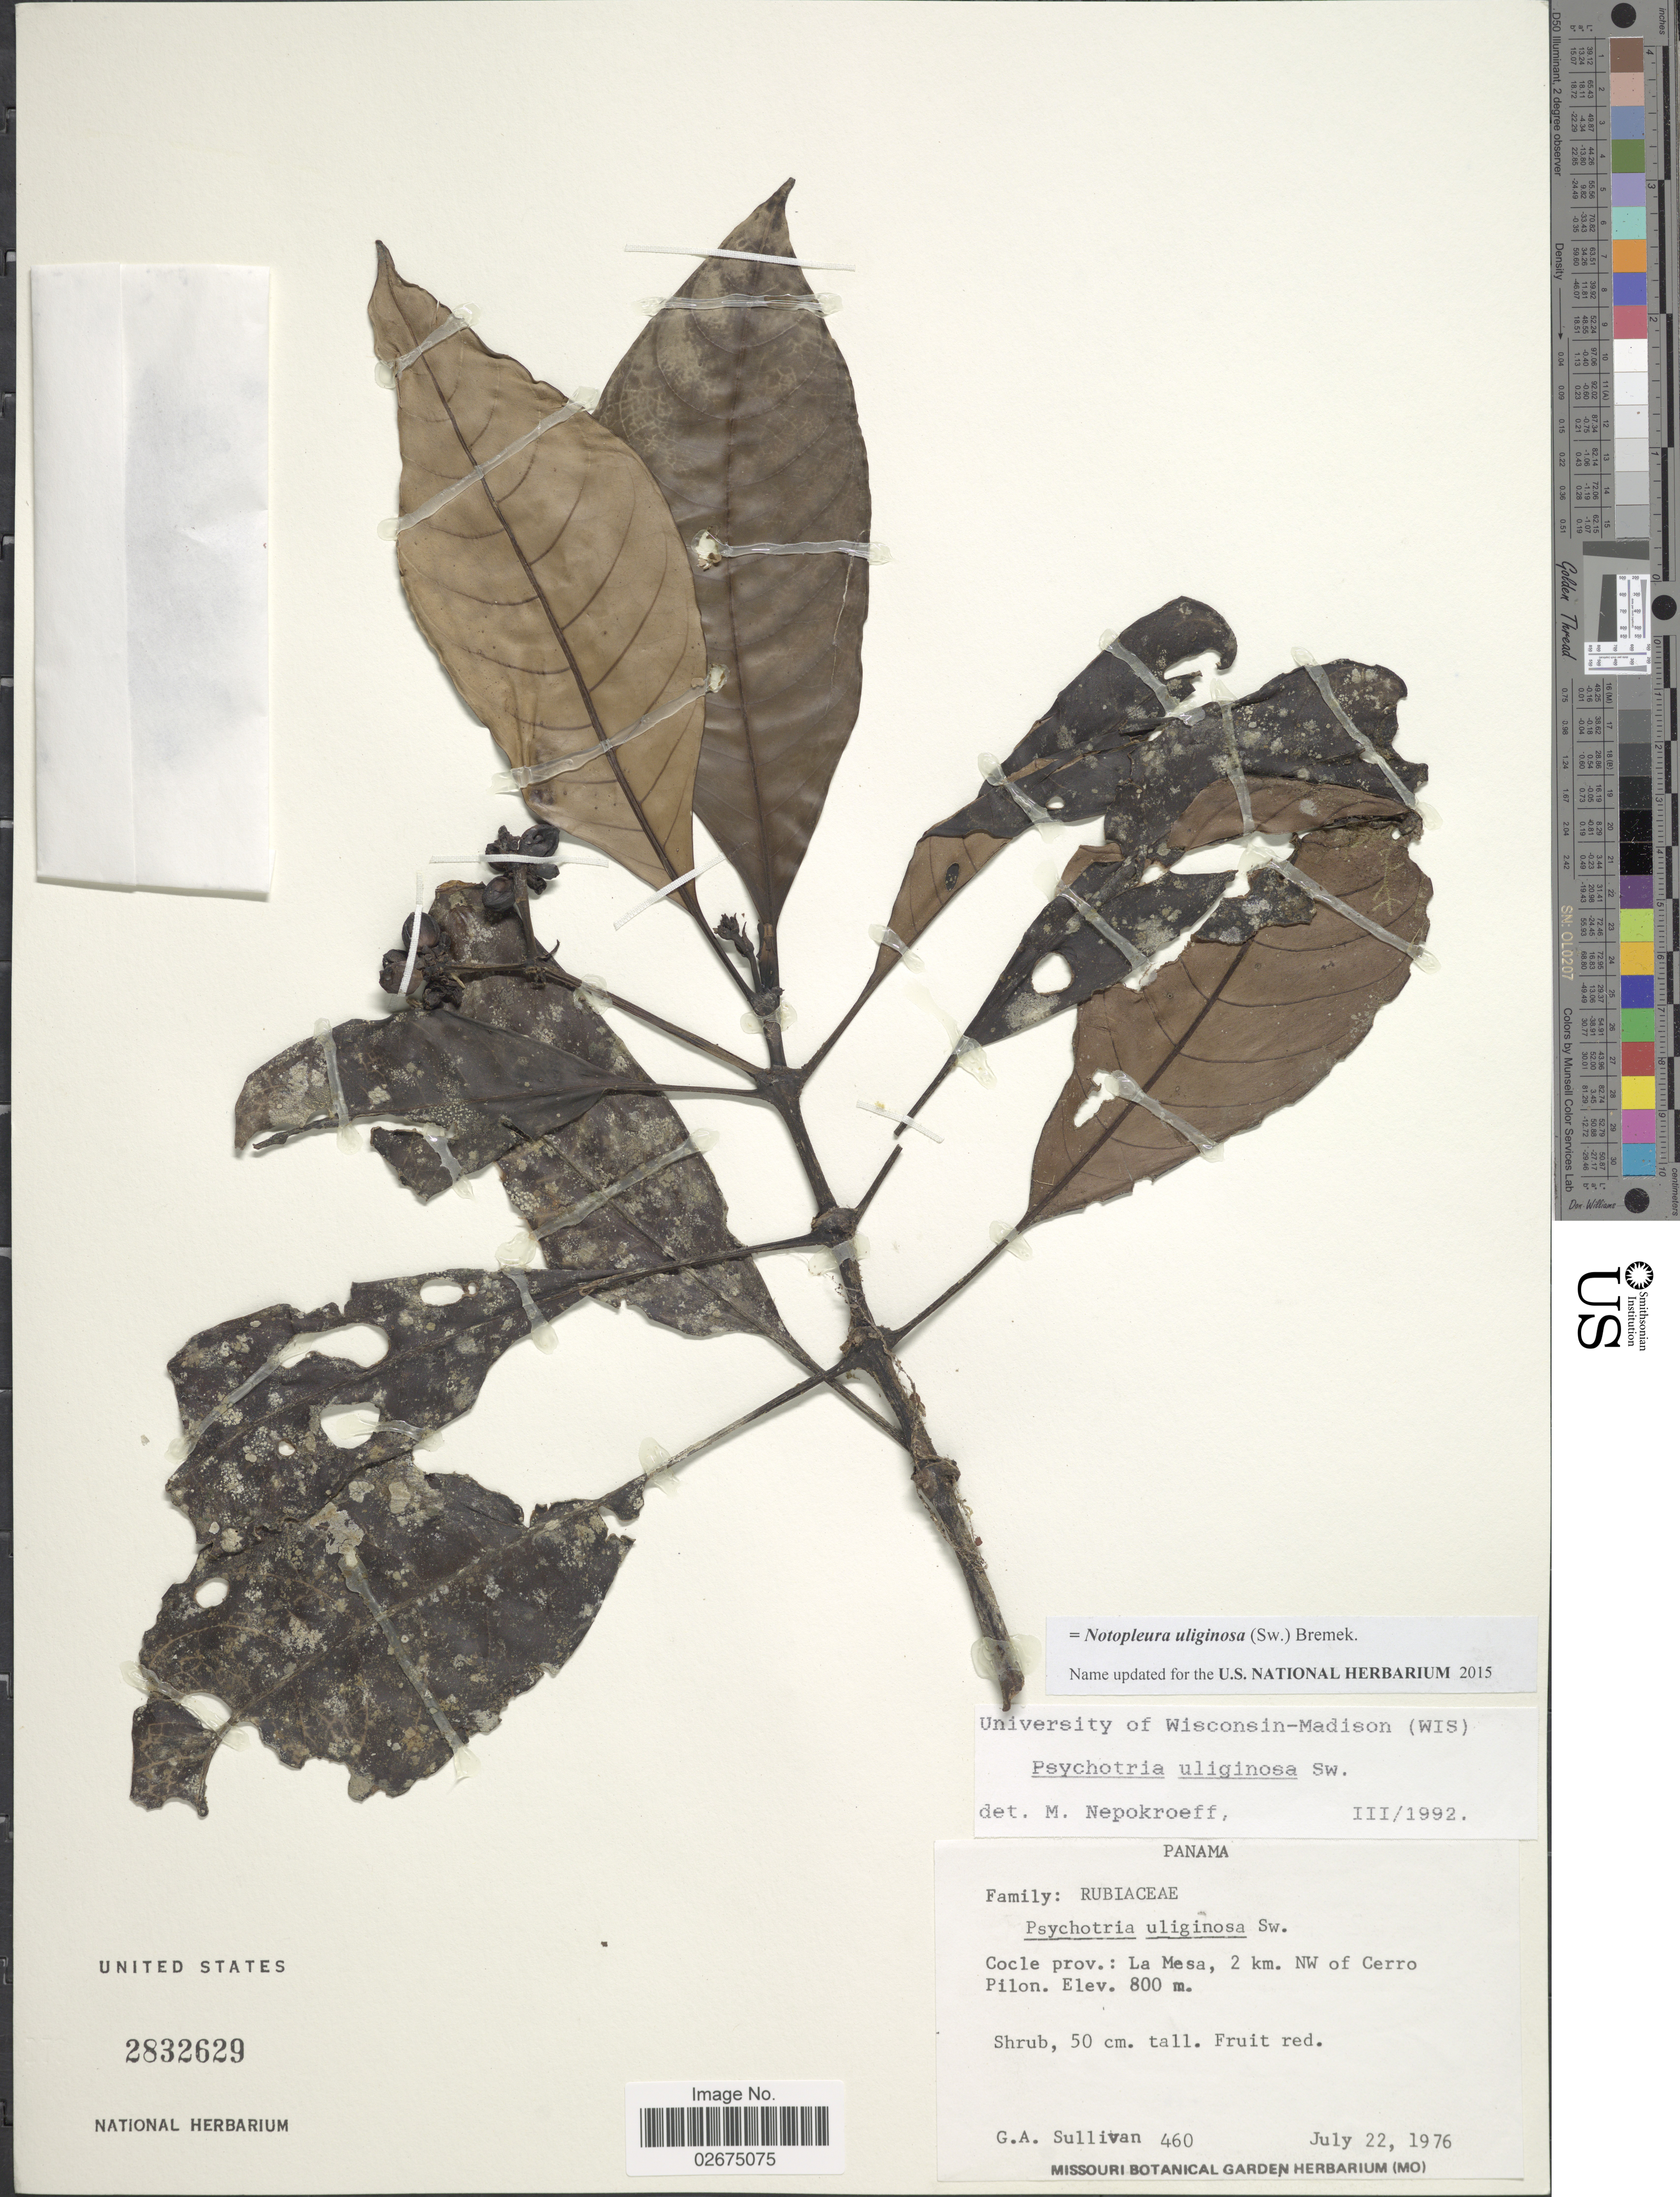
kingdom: Plantae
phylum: Tracheophyta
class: Magnoliopsida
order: Gentianales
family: Rubiaceae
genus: Notopleura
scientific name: Notopleura uliginosa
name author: (Sw.) Bremek.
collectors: G. Sullivan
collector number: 460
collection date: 1976-07-22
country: Panama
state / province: Coclé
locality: La Mesa, 2 km. NW of Cerro Pilon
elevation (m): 800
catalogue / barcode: US 2832629